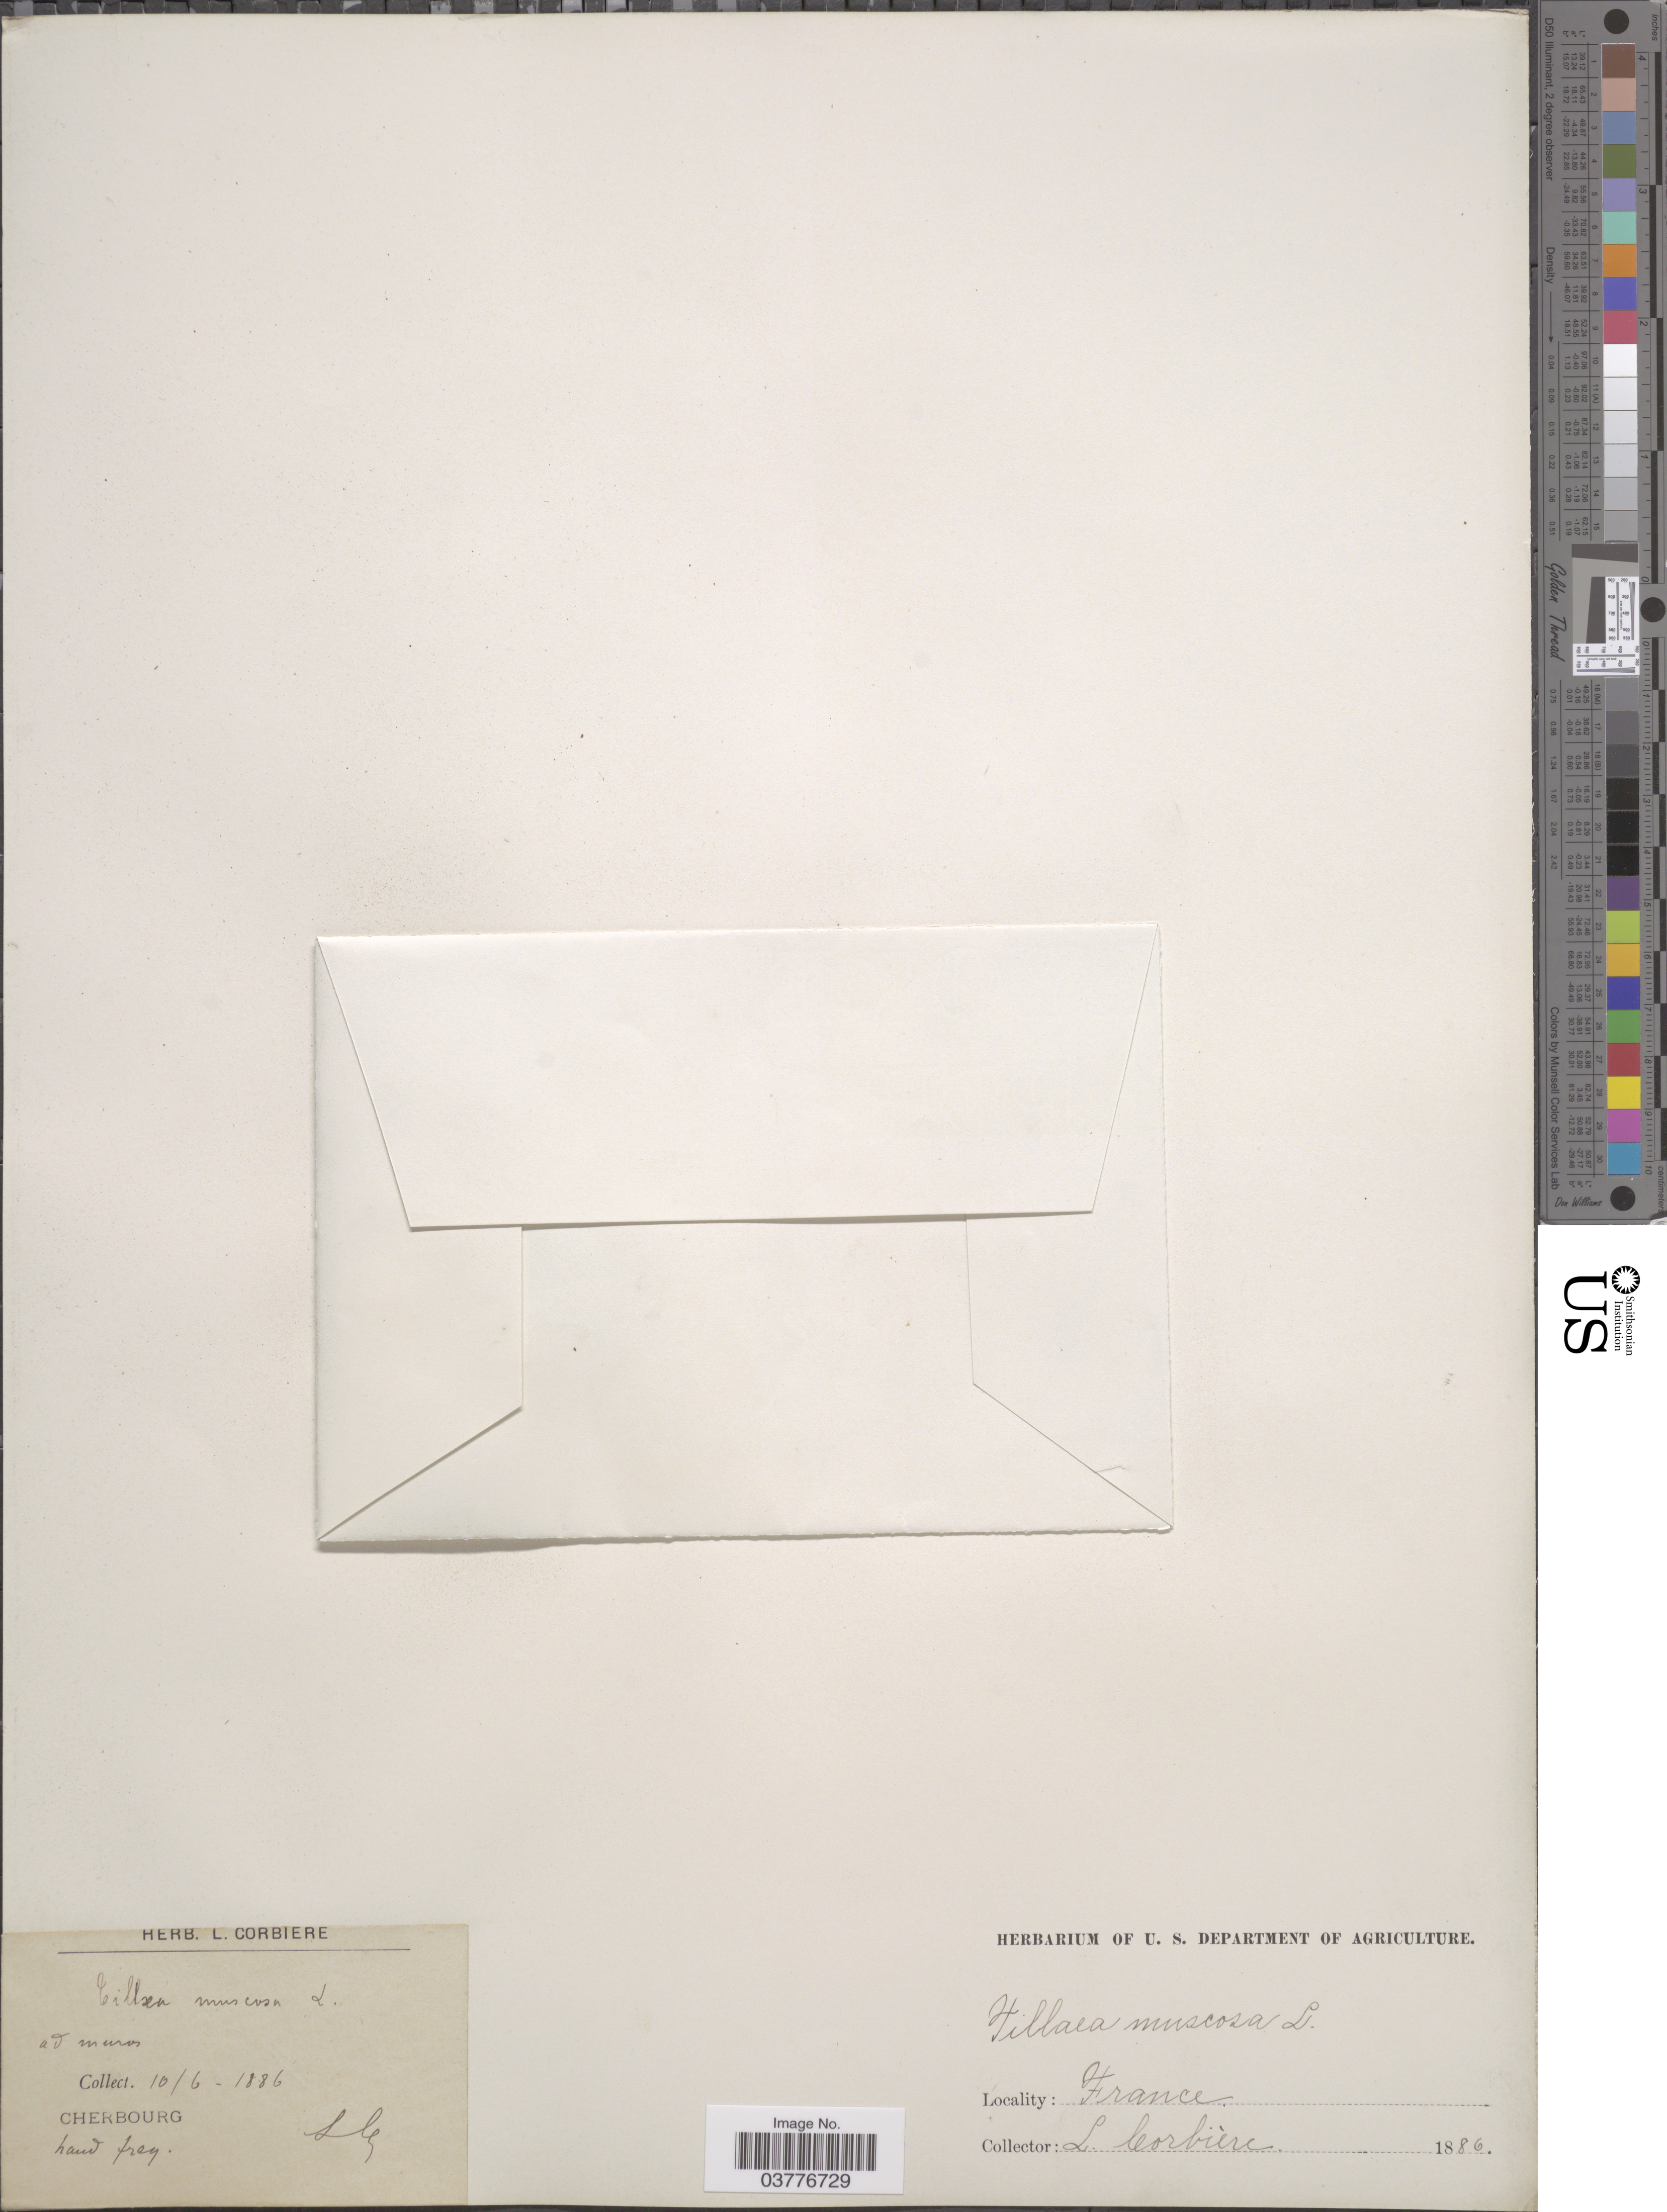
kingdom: Plantae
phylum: Tracheophyta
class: Magnoliopsida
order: Saxifragales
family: Crassulaceae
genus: Crassula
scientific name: Crassula tillaea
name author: Lest.-Garl.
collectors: L. Corbière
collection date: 1886-06-10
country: France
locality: Cherbourg.